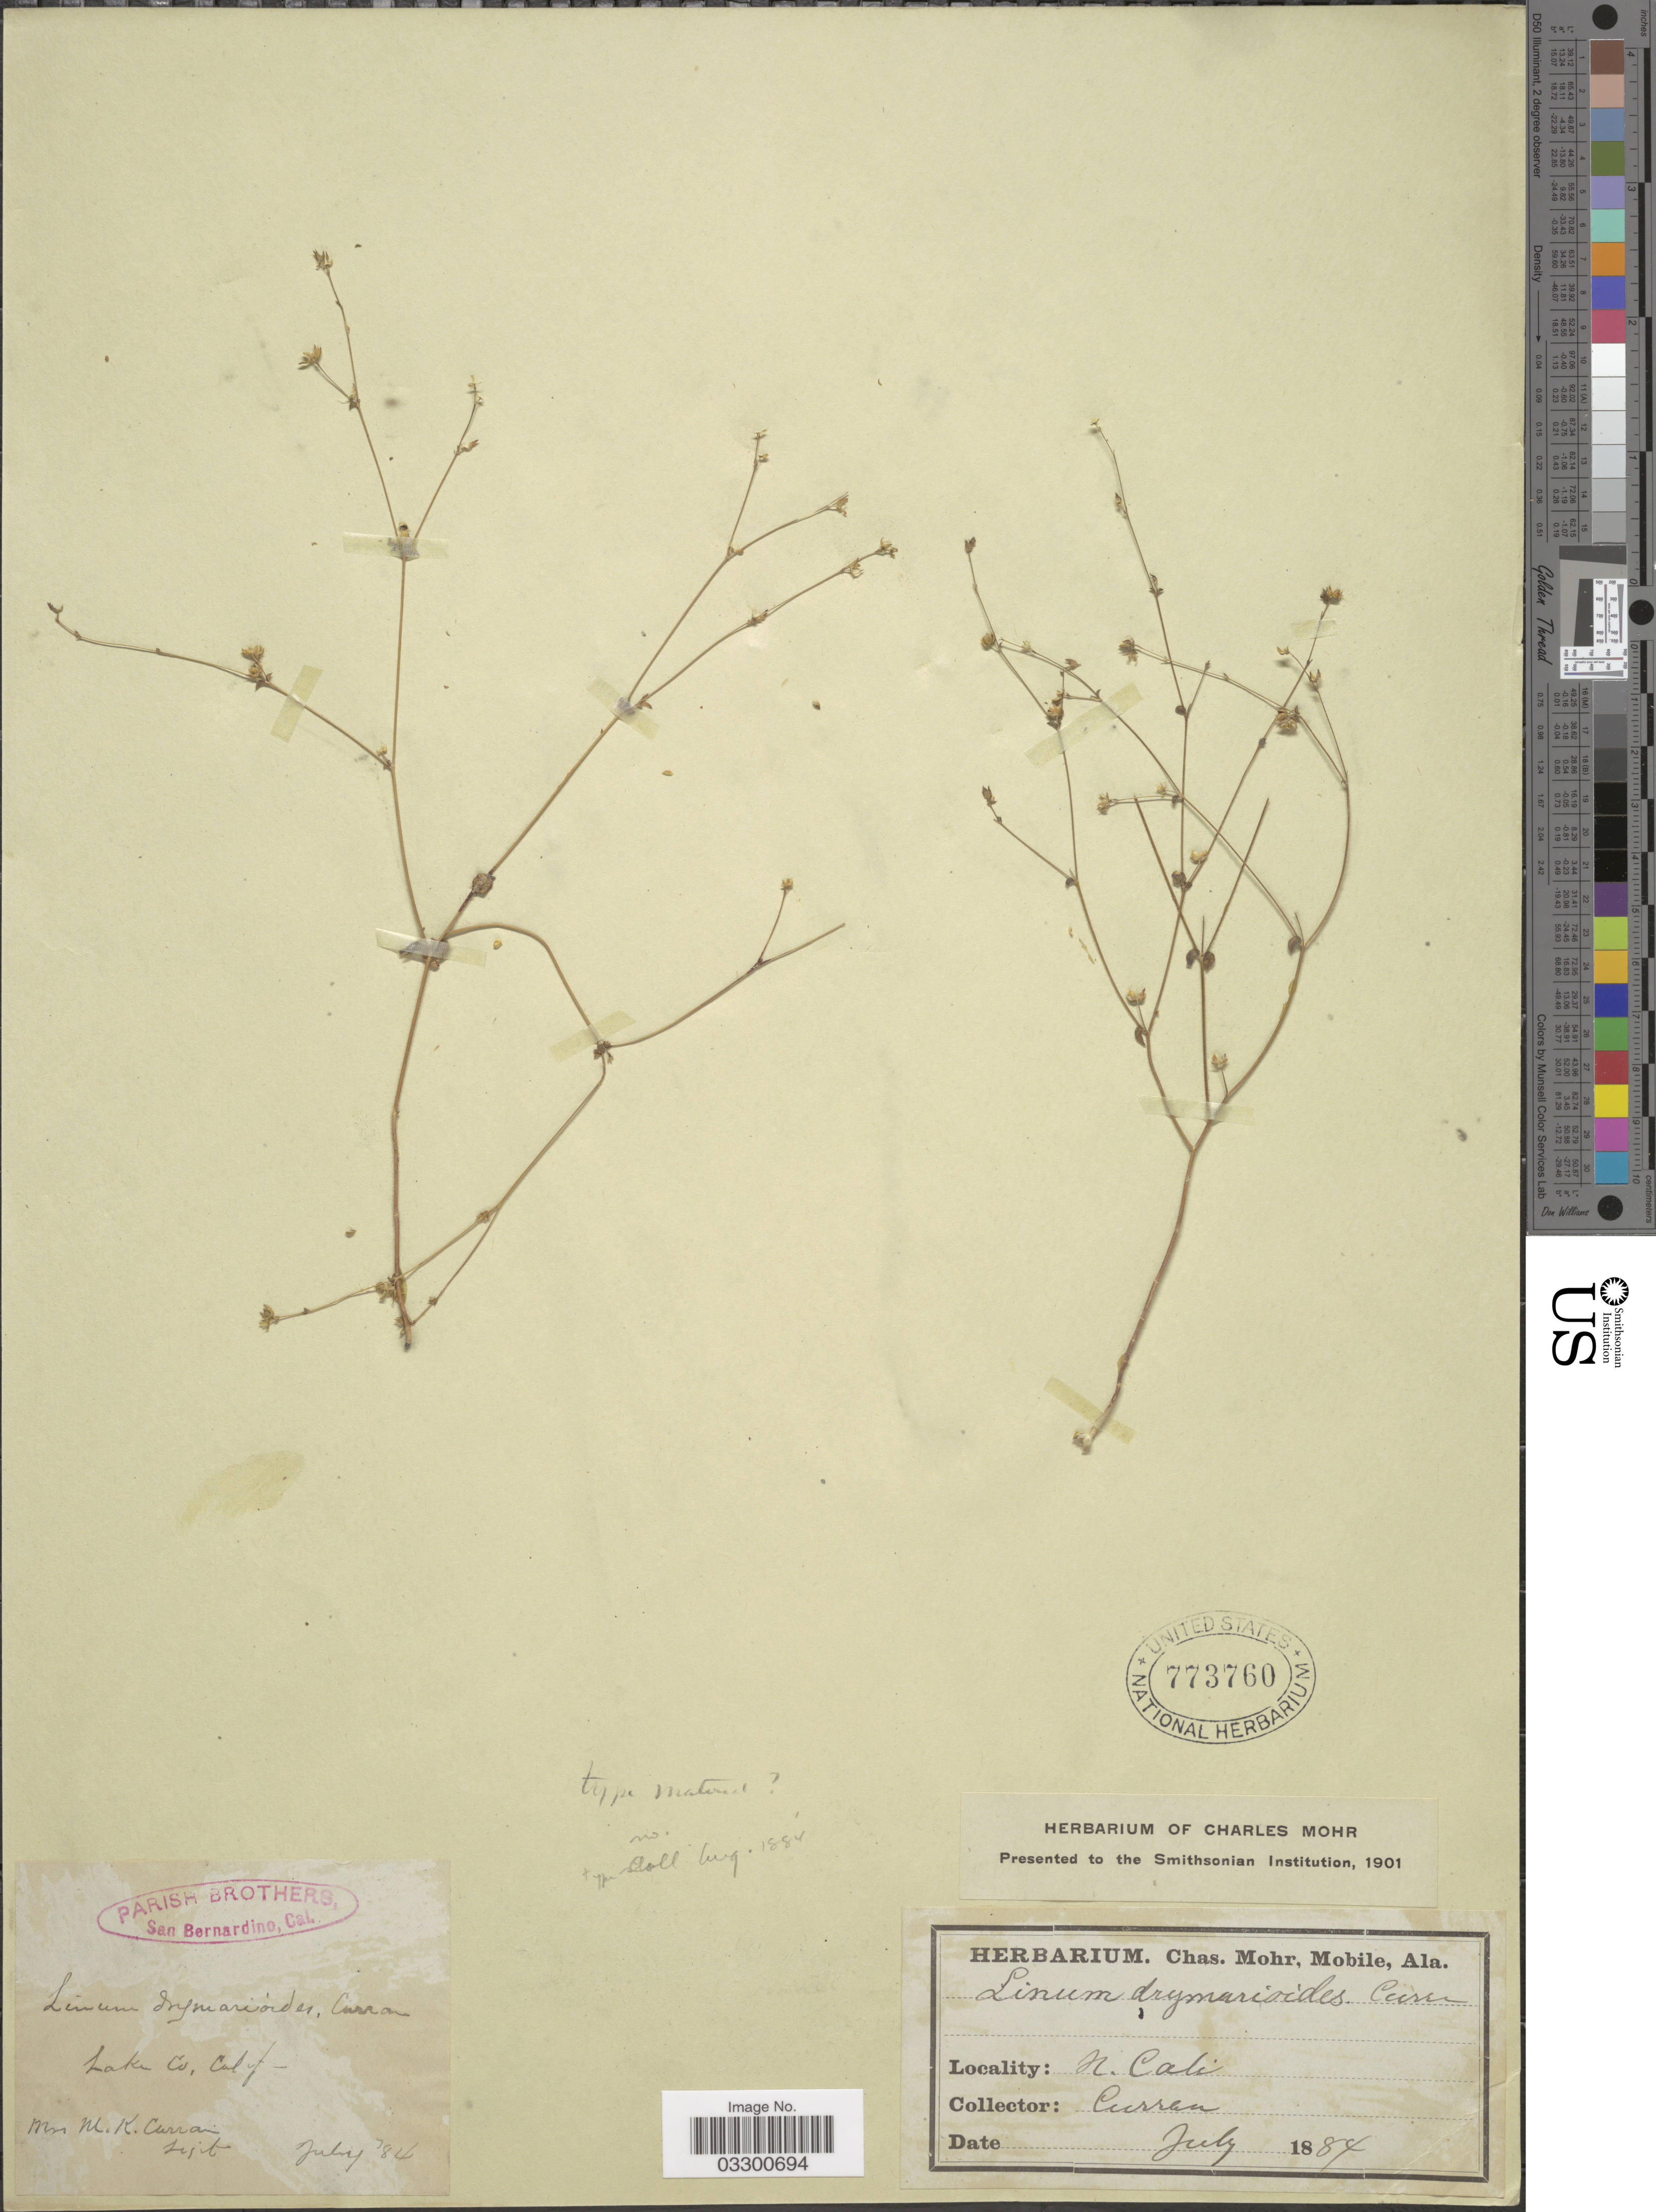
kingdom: Plantae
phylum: Tracheophyta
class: Magnoliopsida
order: Malpighiales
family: Linaceae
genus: Linum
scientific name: Linum drymarioides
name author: Curran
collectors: M. K. Curran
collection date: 1884-07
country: United States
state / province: California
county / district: Lake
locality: Lake Co., N. Cali.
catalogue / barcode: US 773760